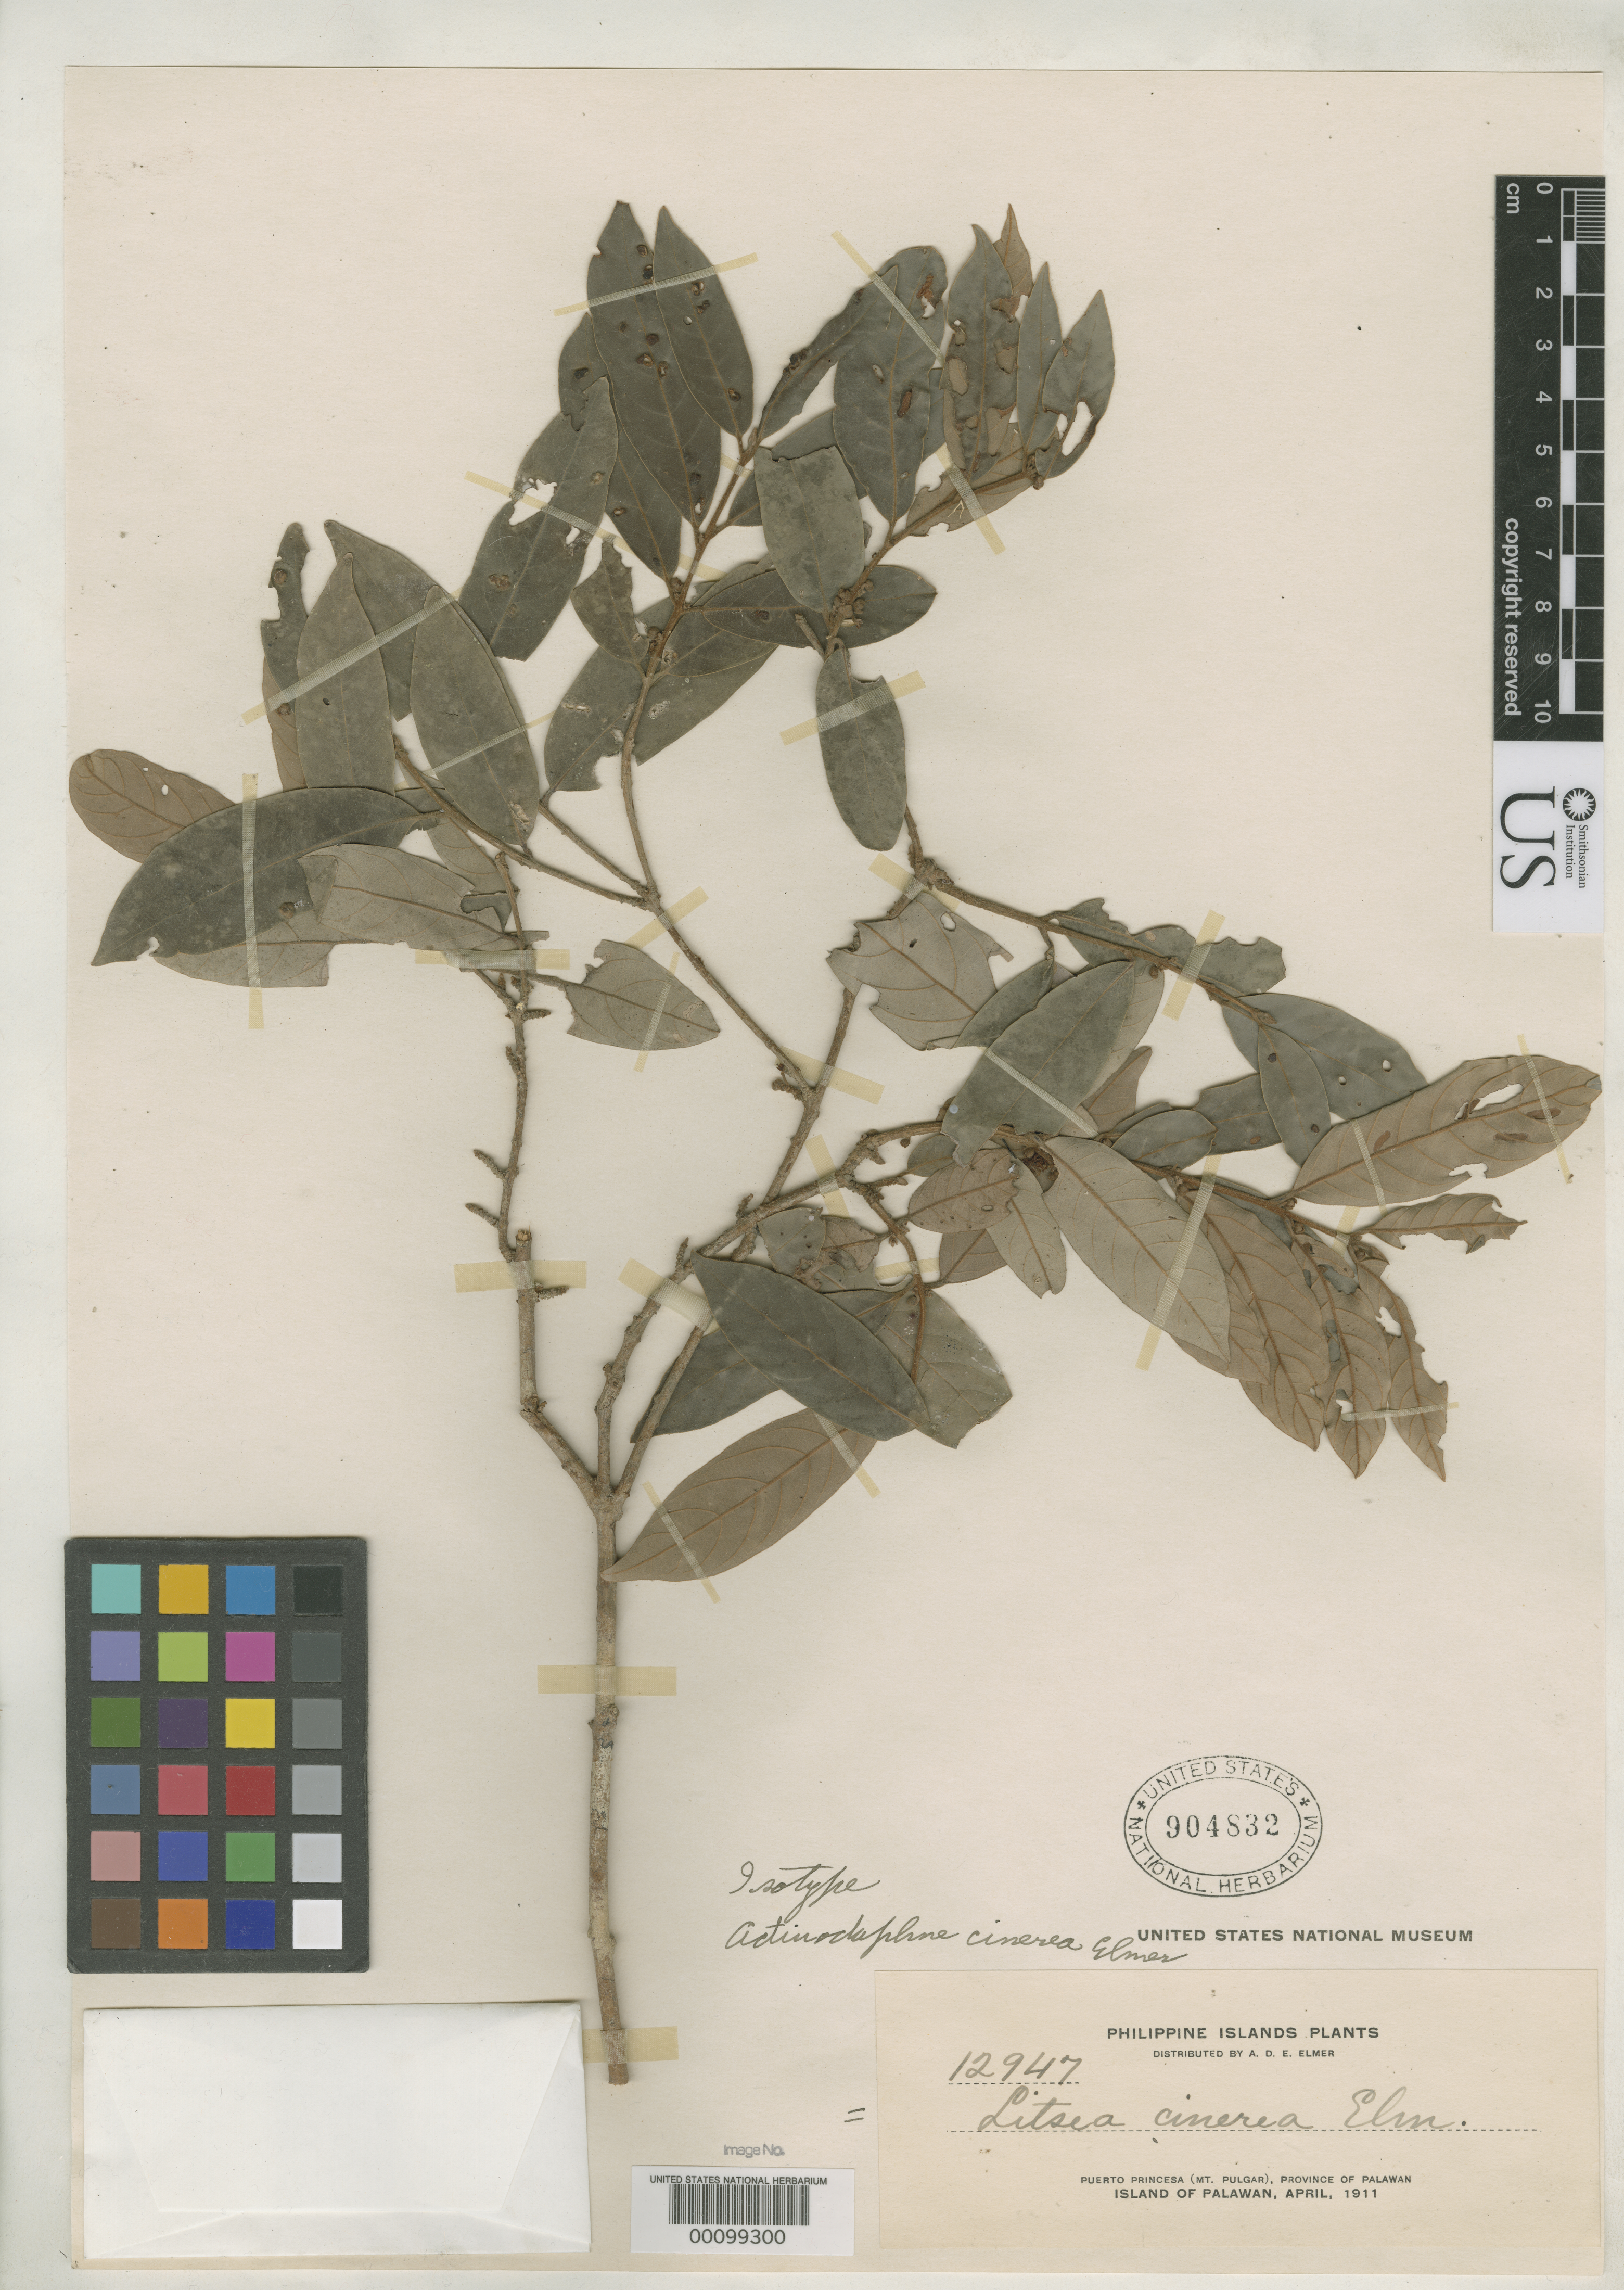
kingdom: Plantae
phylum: Tracheophyta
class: Magnoliopsida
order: Laurales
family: Lauraceae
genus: Actinodaphne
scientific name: Actinodaphne cinerea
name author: Elmer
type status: Isotype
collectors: A. D. E. Elmer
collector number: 12947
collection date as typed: Apr 1911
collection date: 1911-04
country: Philippines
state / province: Mimaropa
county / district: Palawan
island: Palawan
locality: Puerto Princesca, Mt. Pulgar.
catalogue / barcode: US 904832